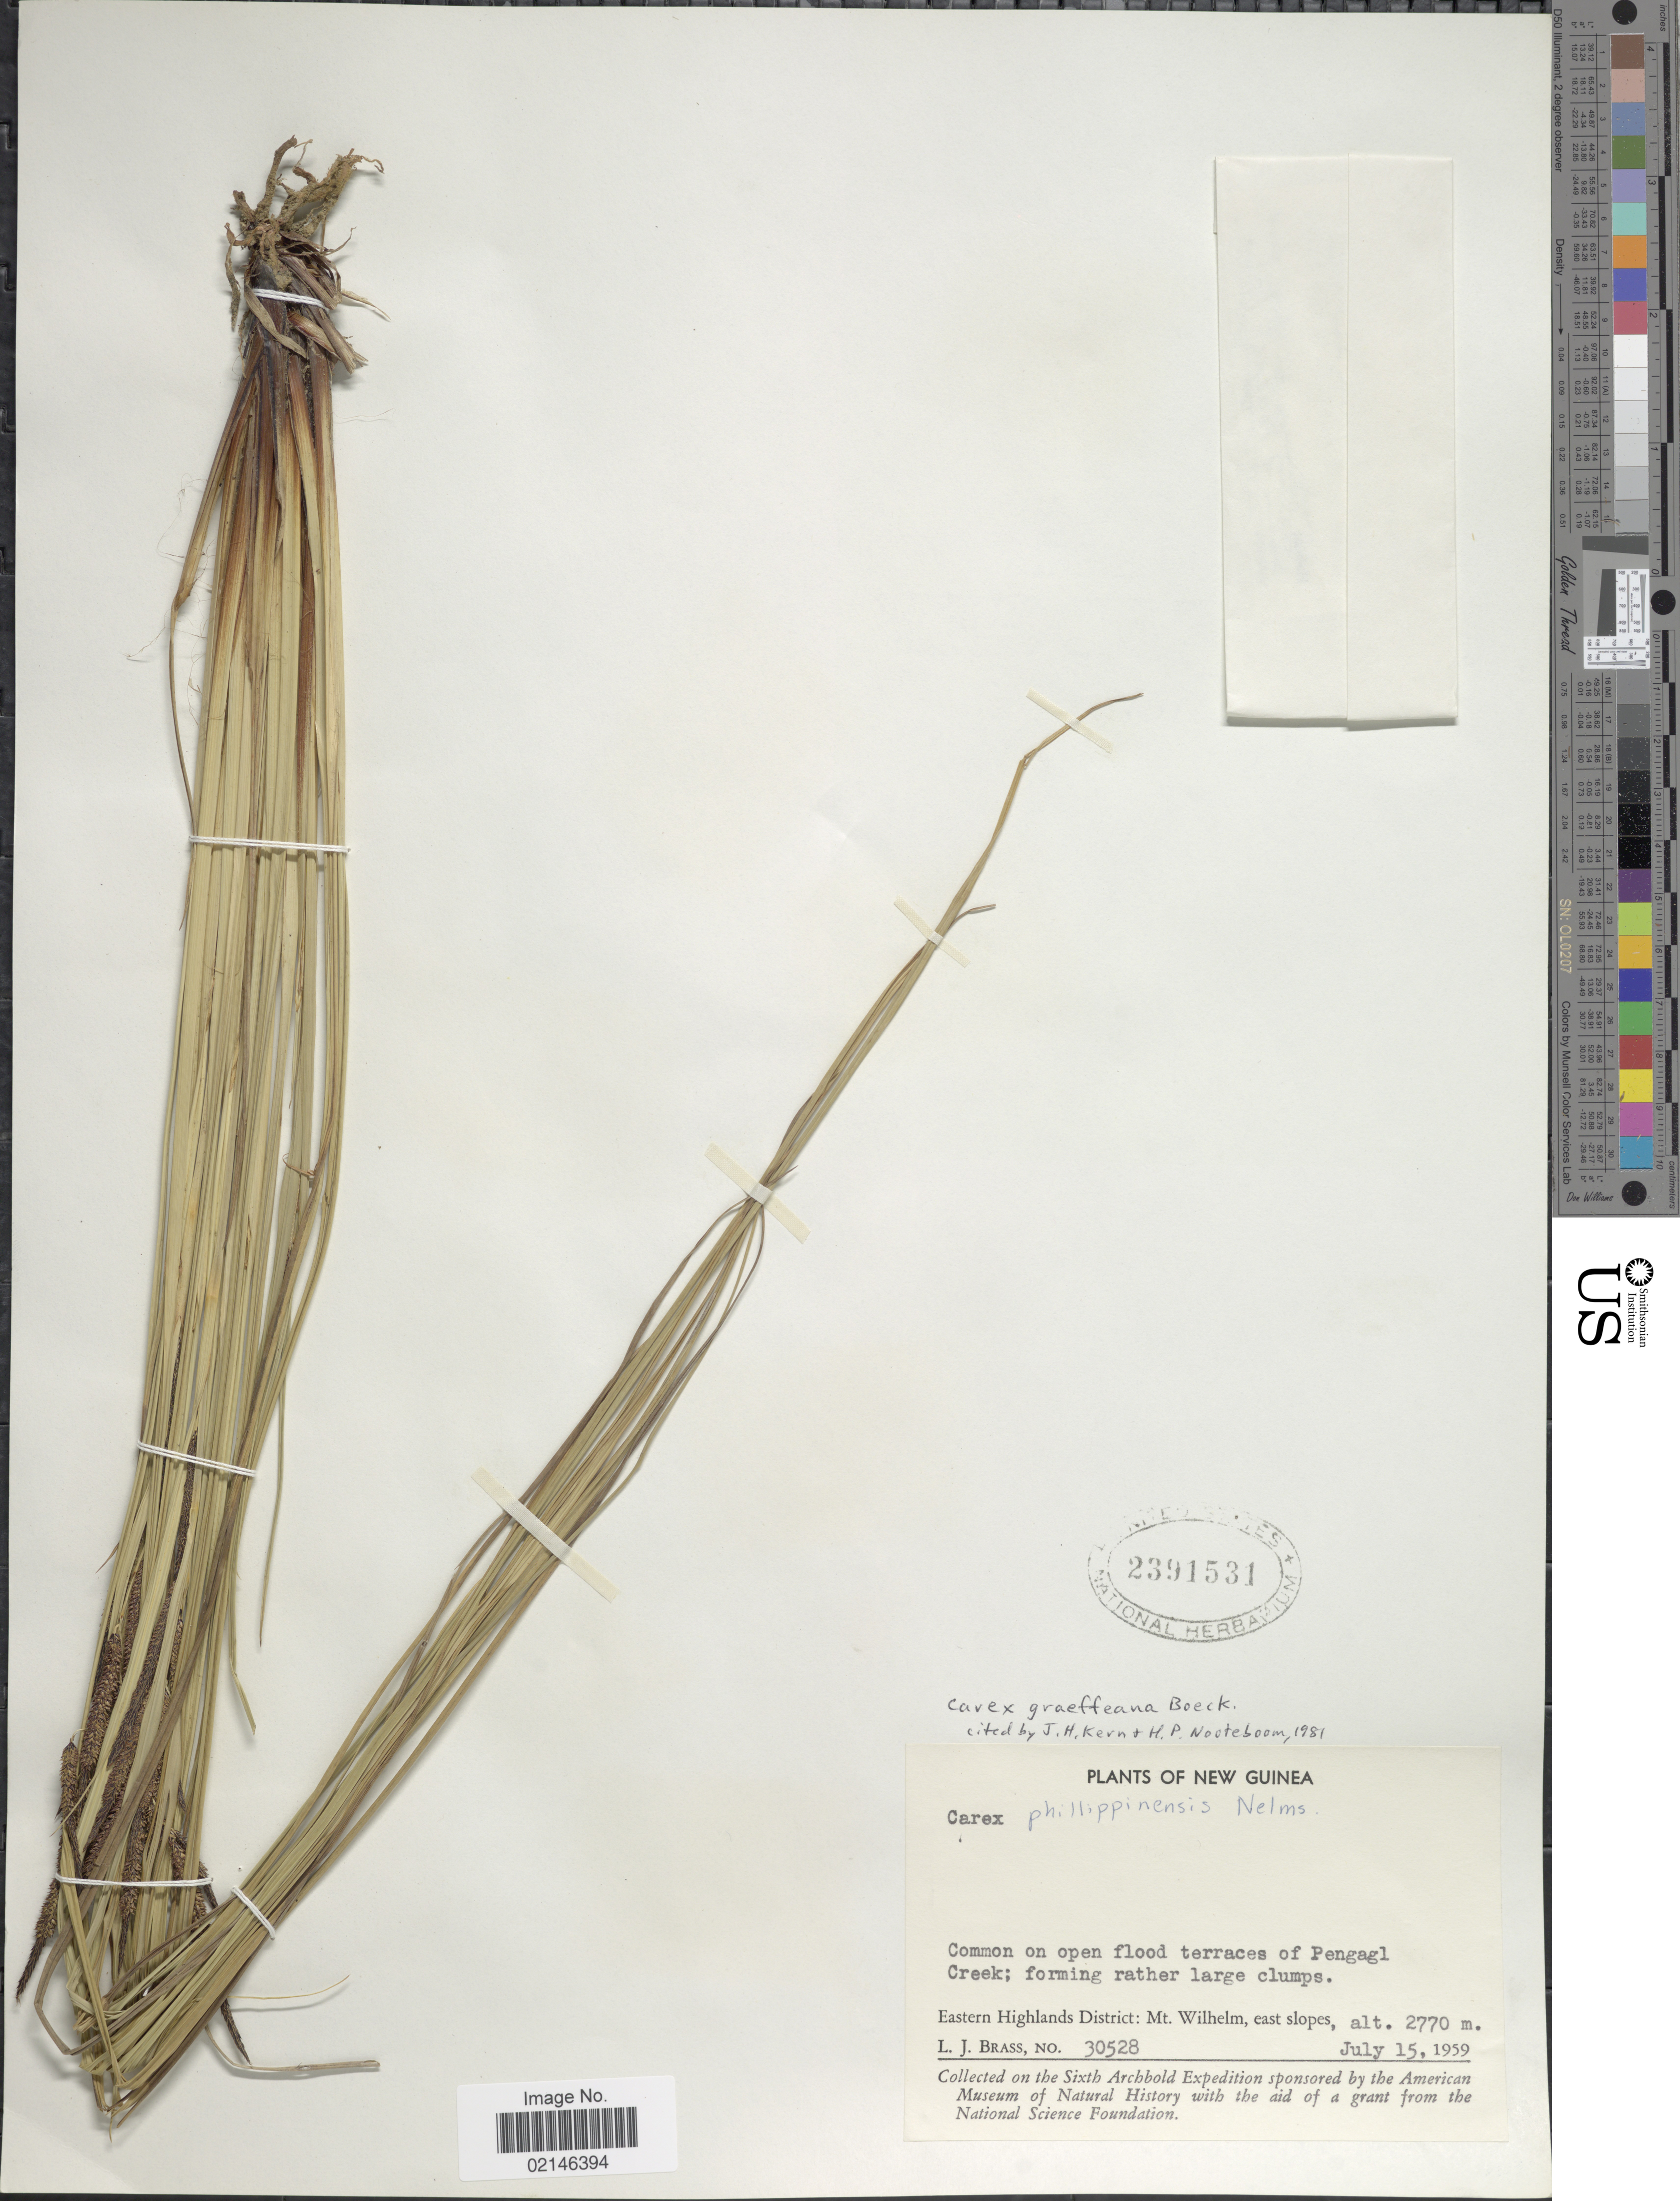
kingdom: Plantae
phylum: Tracheophyta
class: Liliopsida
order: Poales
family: Cyperaceae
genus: Carex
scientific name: Carex graeffeana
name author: Boeckeler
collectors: L. J. Brass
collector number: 30528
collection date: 1959-07-15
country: Papua New Guinea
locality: New Guinea, Eastern Highlands District: Mt. Wilhelm, east slopes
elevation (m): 2770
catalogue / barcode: US 2391531